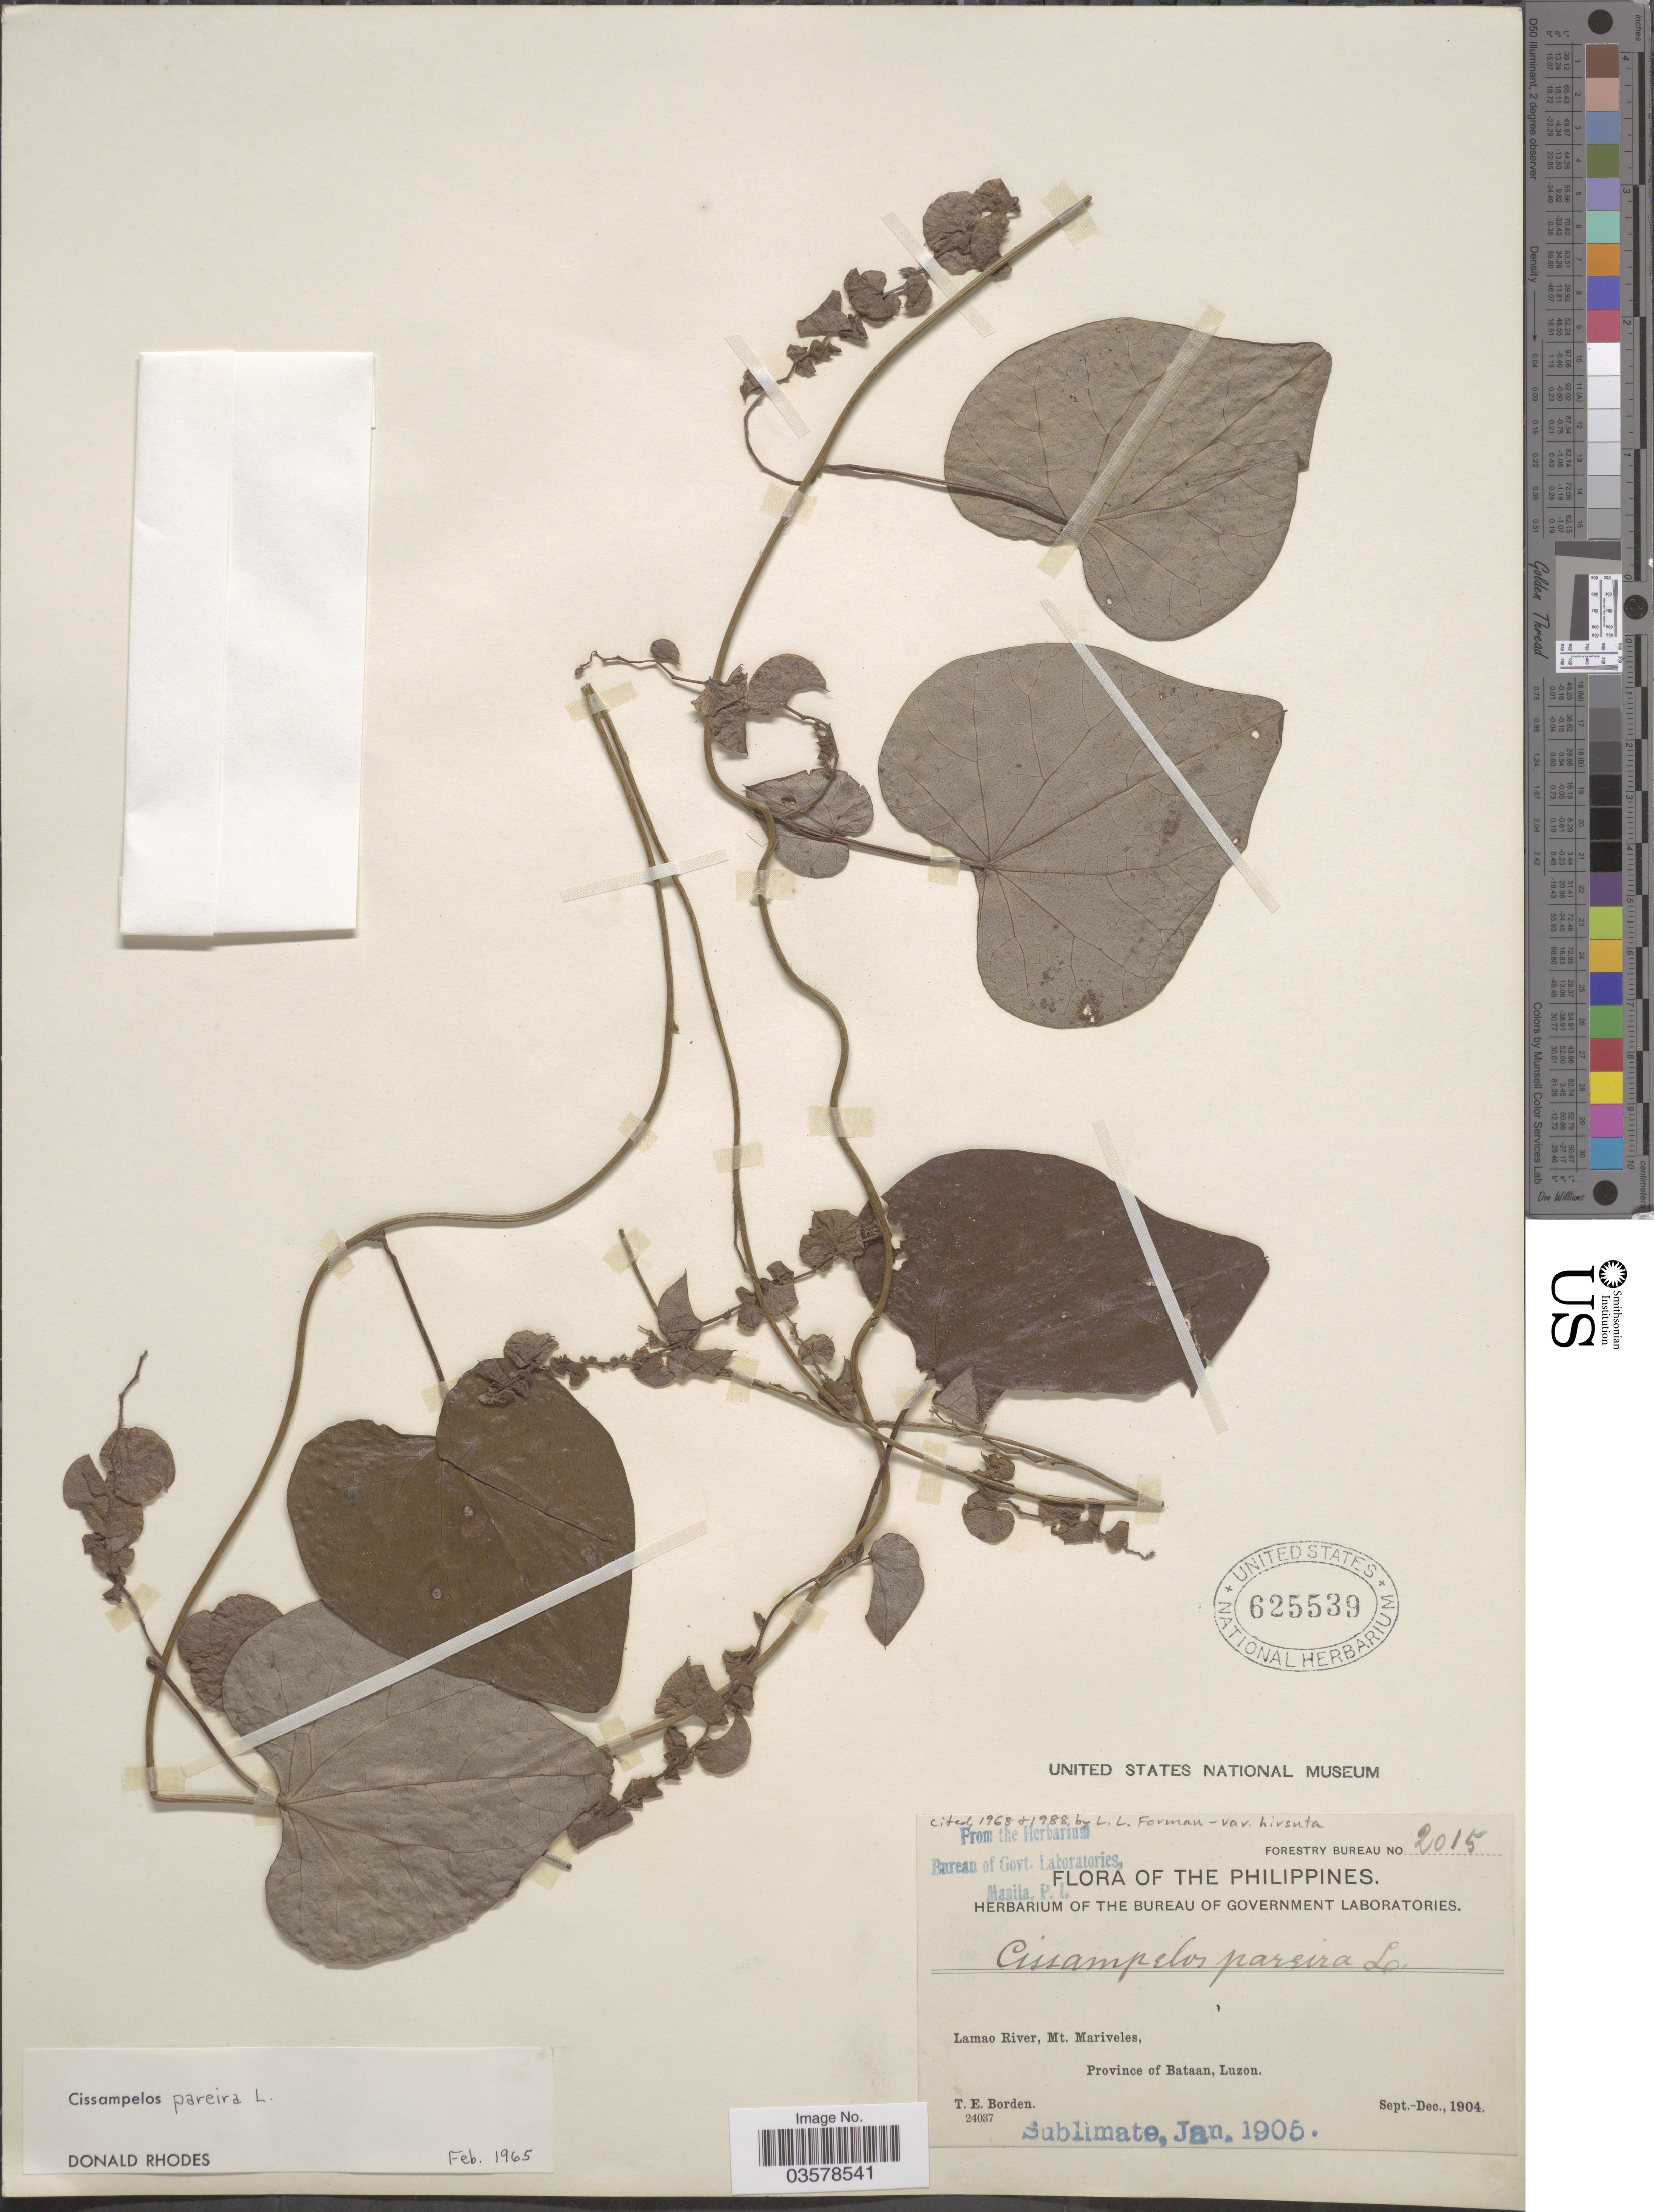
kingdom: Plantae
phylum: Tracheophyta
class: Magnoliopsida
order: Ranunculales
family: Menispermaceae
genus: Cissampelos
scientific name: Cissampelos pareira var. hirsuta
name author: (Buch.-Ham. ex DC.) Forman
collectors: T. E. Borden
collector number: Forestry Bureau 2015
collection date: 1904-09/1904-12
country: Philippines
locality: Lamao River, Mt. Mariveles, Province of Bataan, Luzon.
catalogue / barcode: US 625539